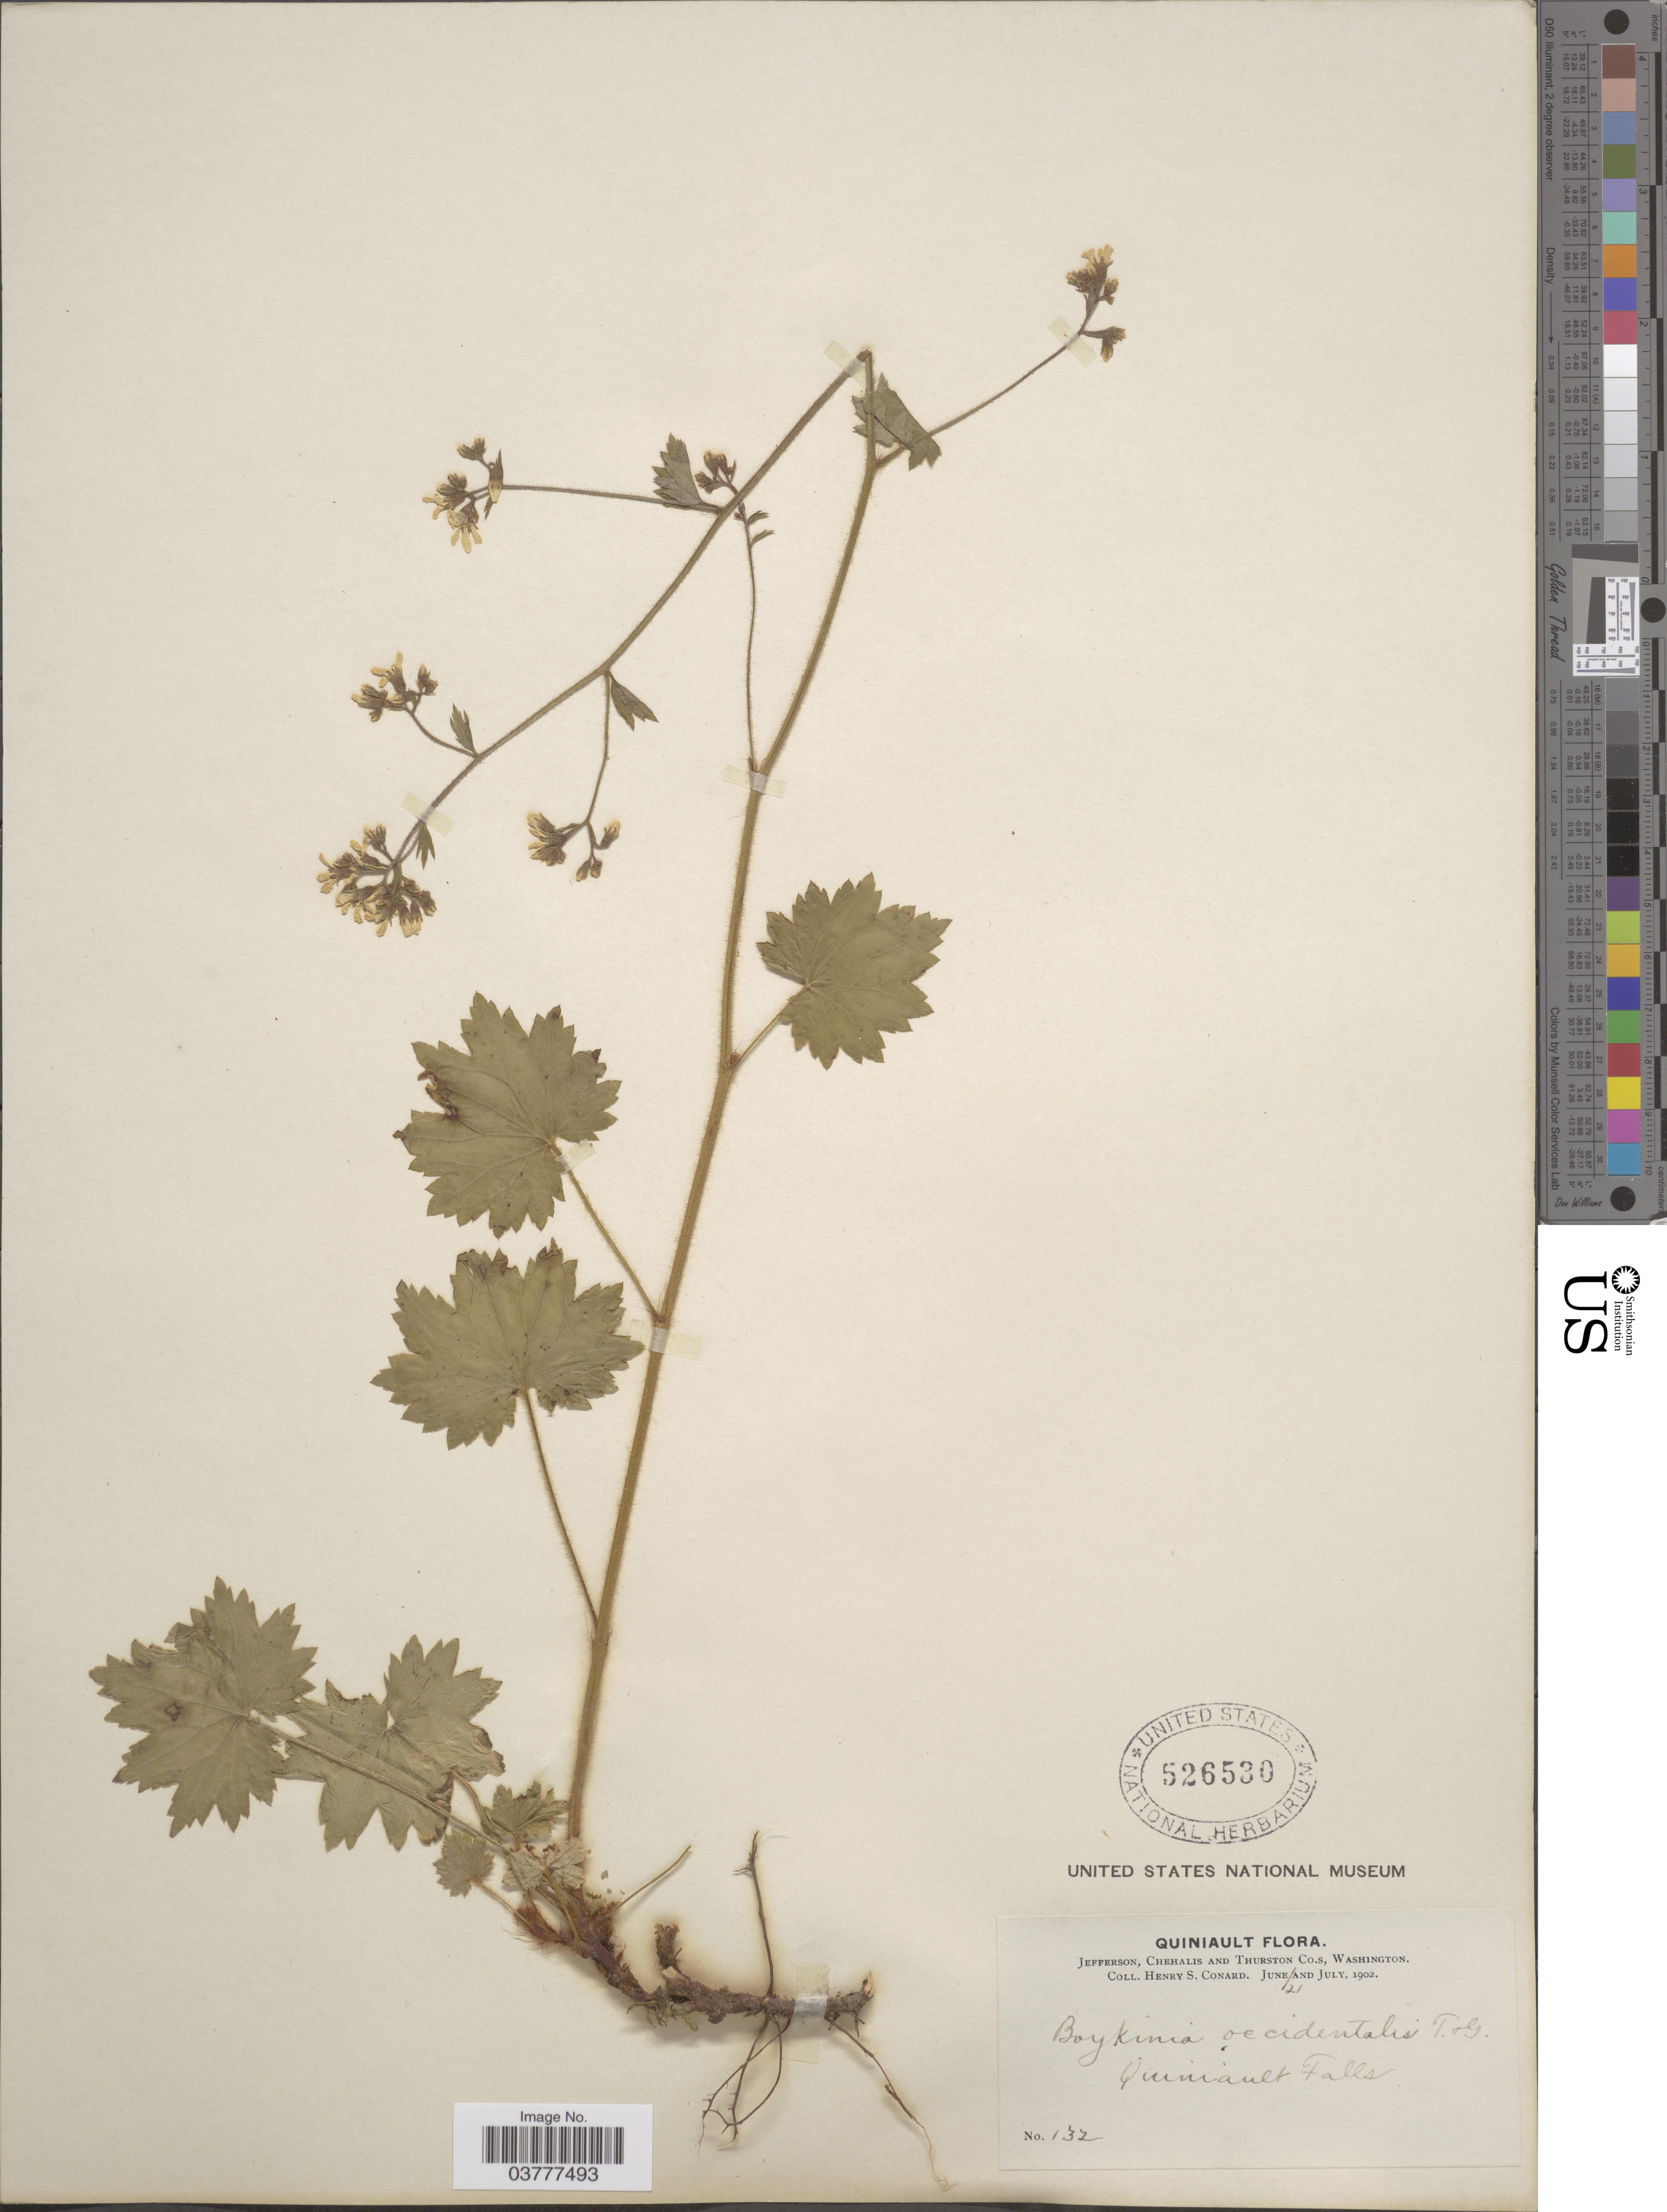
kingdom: Plantae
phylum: Tracheophyta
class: Magnoliopsida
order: Saxifragales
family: Saxifragaceae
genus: Boykinia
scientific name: Boykinia elata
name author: Greene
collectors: H. S. Conard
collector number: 132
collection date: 1902-06-21/1902-07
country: United States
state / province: Washington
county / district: Thurston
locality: Jefferson, Chehalis and Thurston Co.s, Quiniault Falls.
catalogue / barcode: US 526530